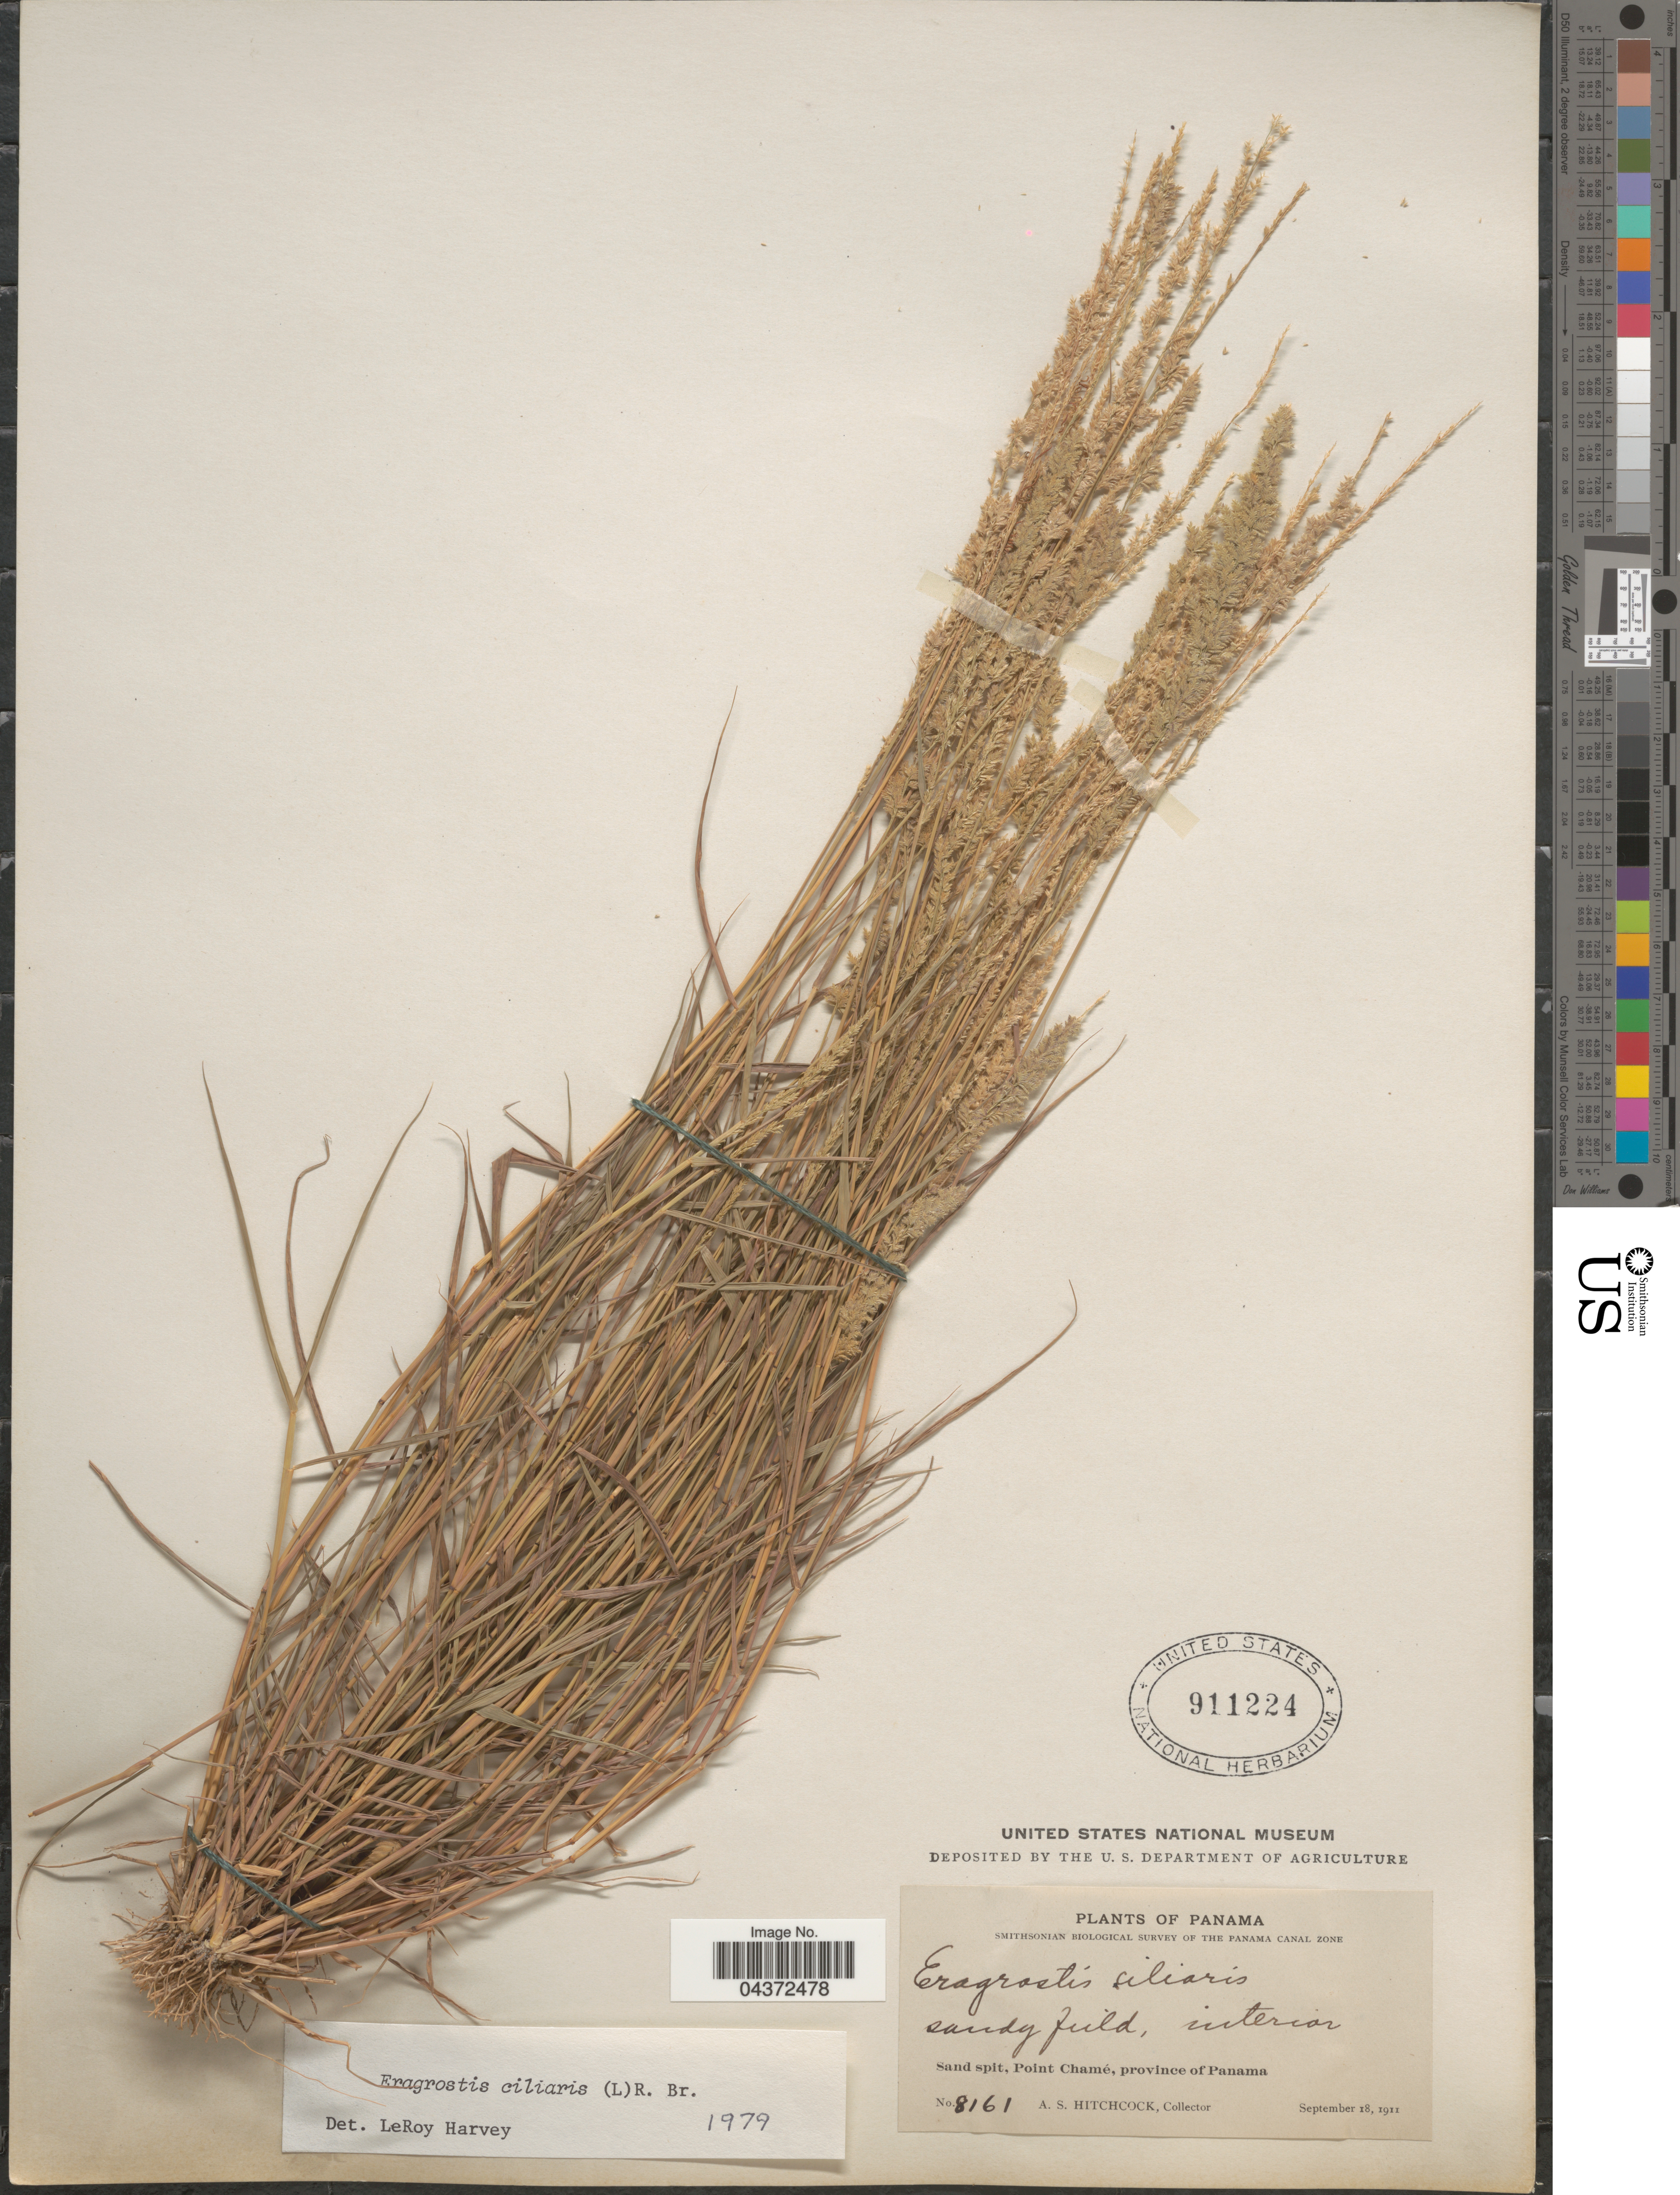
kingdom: Plantae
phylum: Tracheophyta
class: Liliopsida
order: Poales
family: Poaceae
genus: Eragrostis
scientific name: Eragrostis ciliaris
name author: (L.) R. Br.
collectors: A. S. Hitchcock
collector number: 8161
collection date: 1911-09-18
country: Panama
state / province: Panamá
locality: Smithsonian Biological Survey of the Panama Canal Zone. Sandy field, interior. Sand spit, Point Chamé.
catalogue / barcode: US 911224